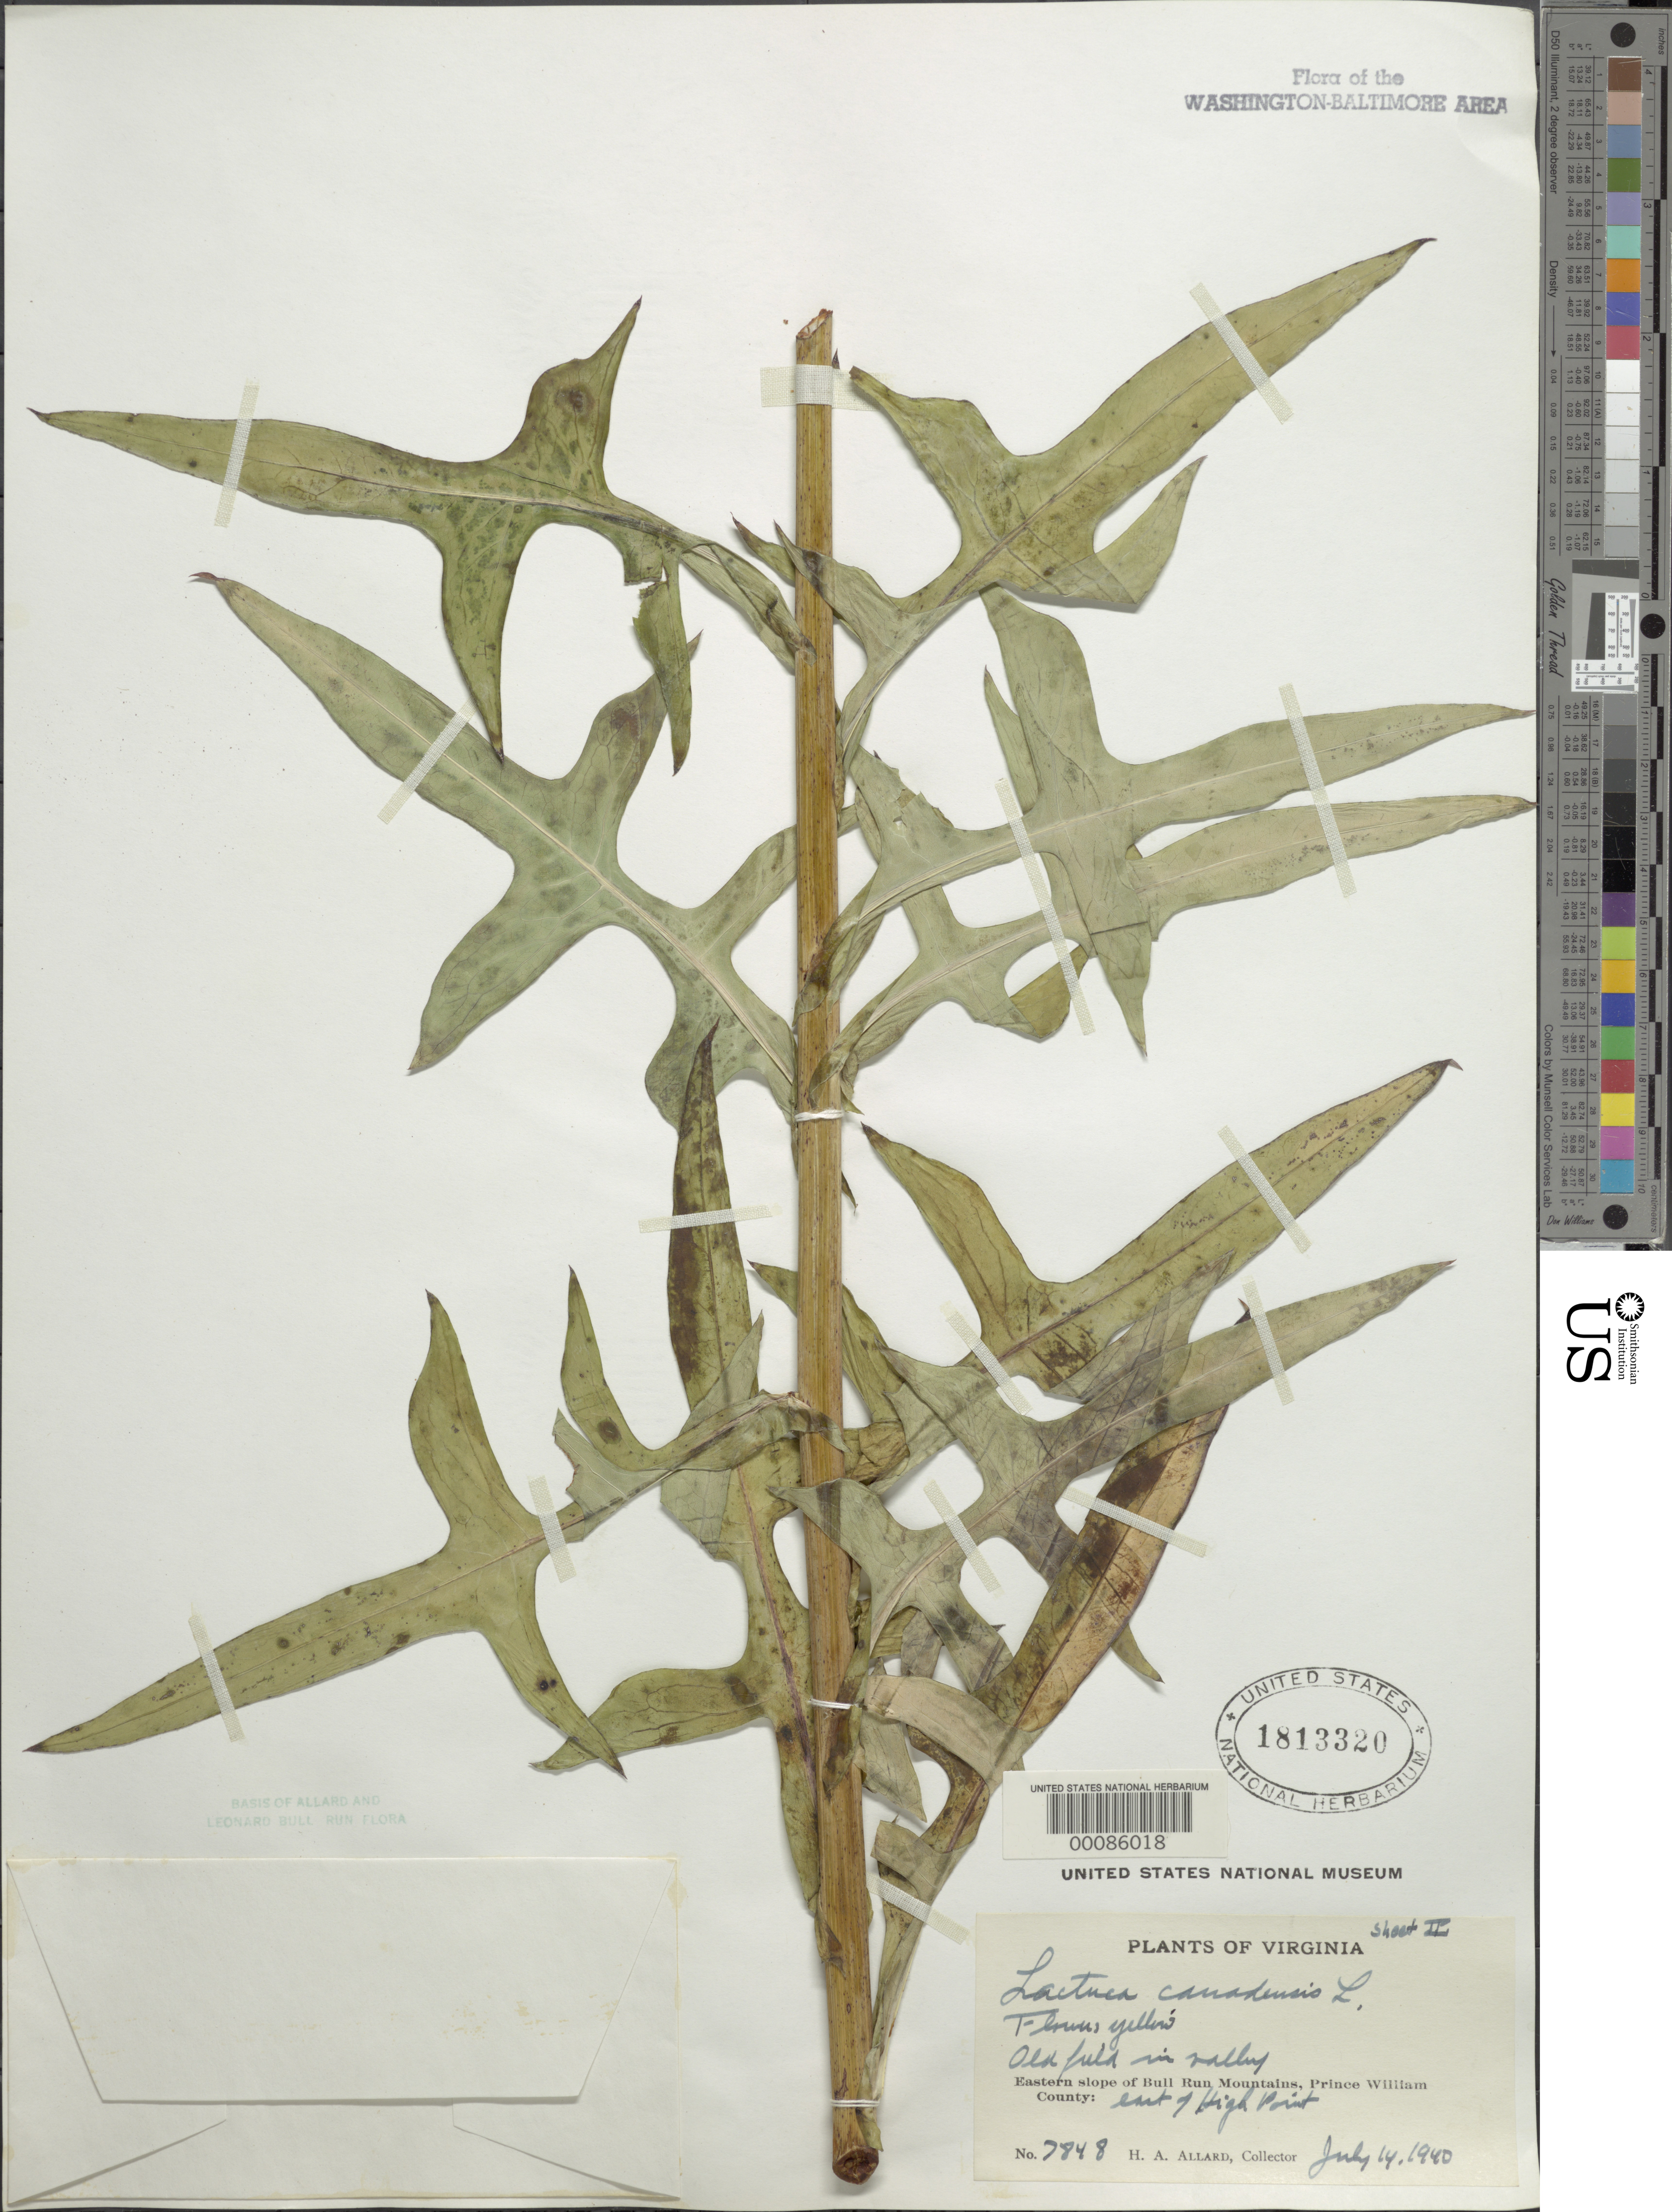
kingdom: Plantae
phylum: Tracheophyta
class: Magnoliopsida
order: Asterales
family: Asteraceae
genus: Lactuca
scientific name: Lactuca canadensis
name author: L.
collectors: H. A. Allard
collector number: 7848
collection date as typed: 14 Jul 1940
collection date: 1940-07-14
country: United States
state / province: Virginia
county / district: Prince William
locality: East of High Point eastern slope of Bull Run Mountains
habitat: Old field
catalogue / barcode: US 1813320